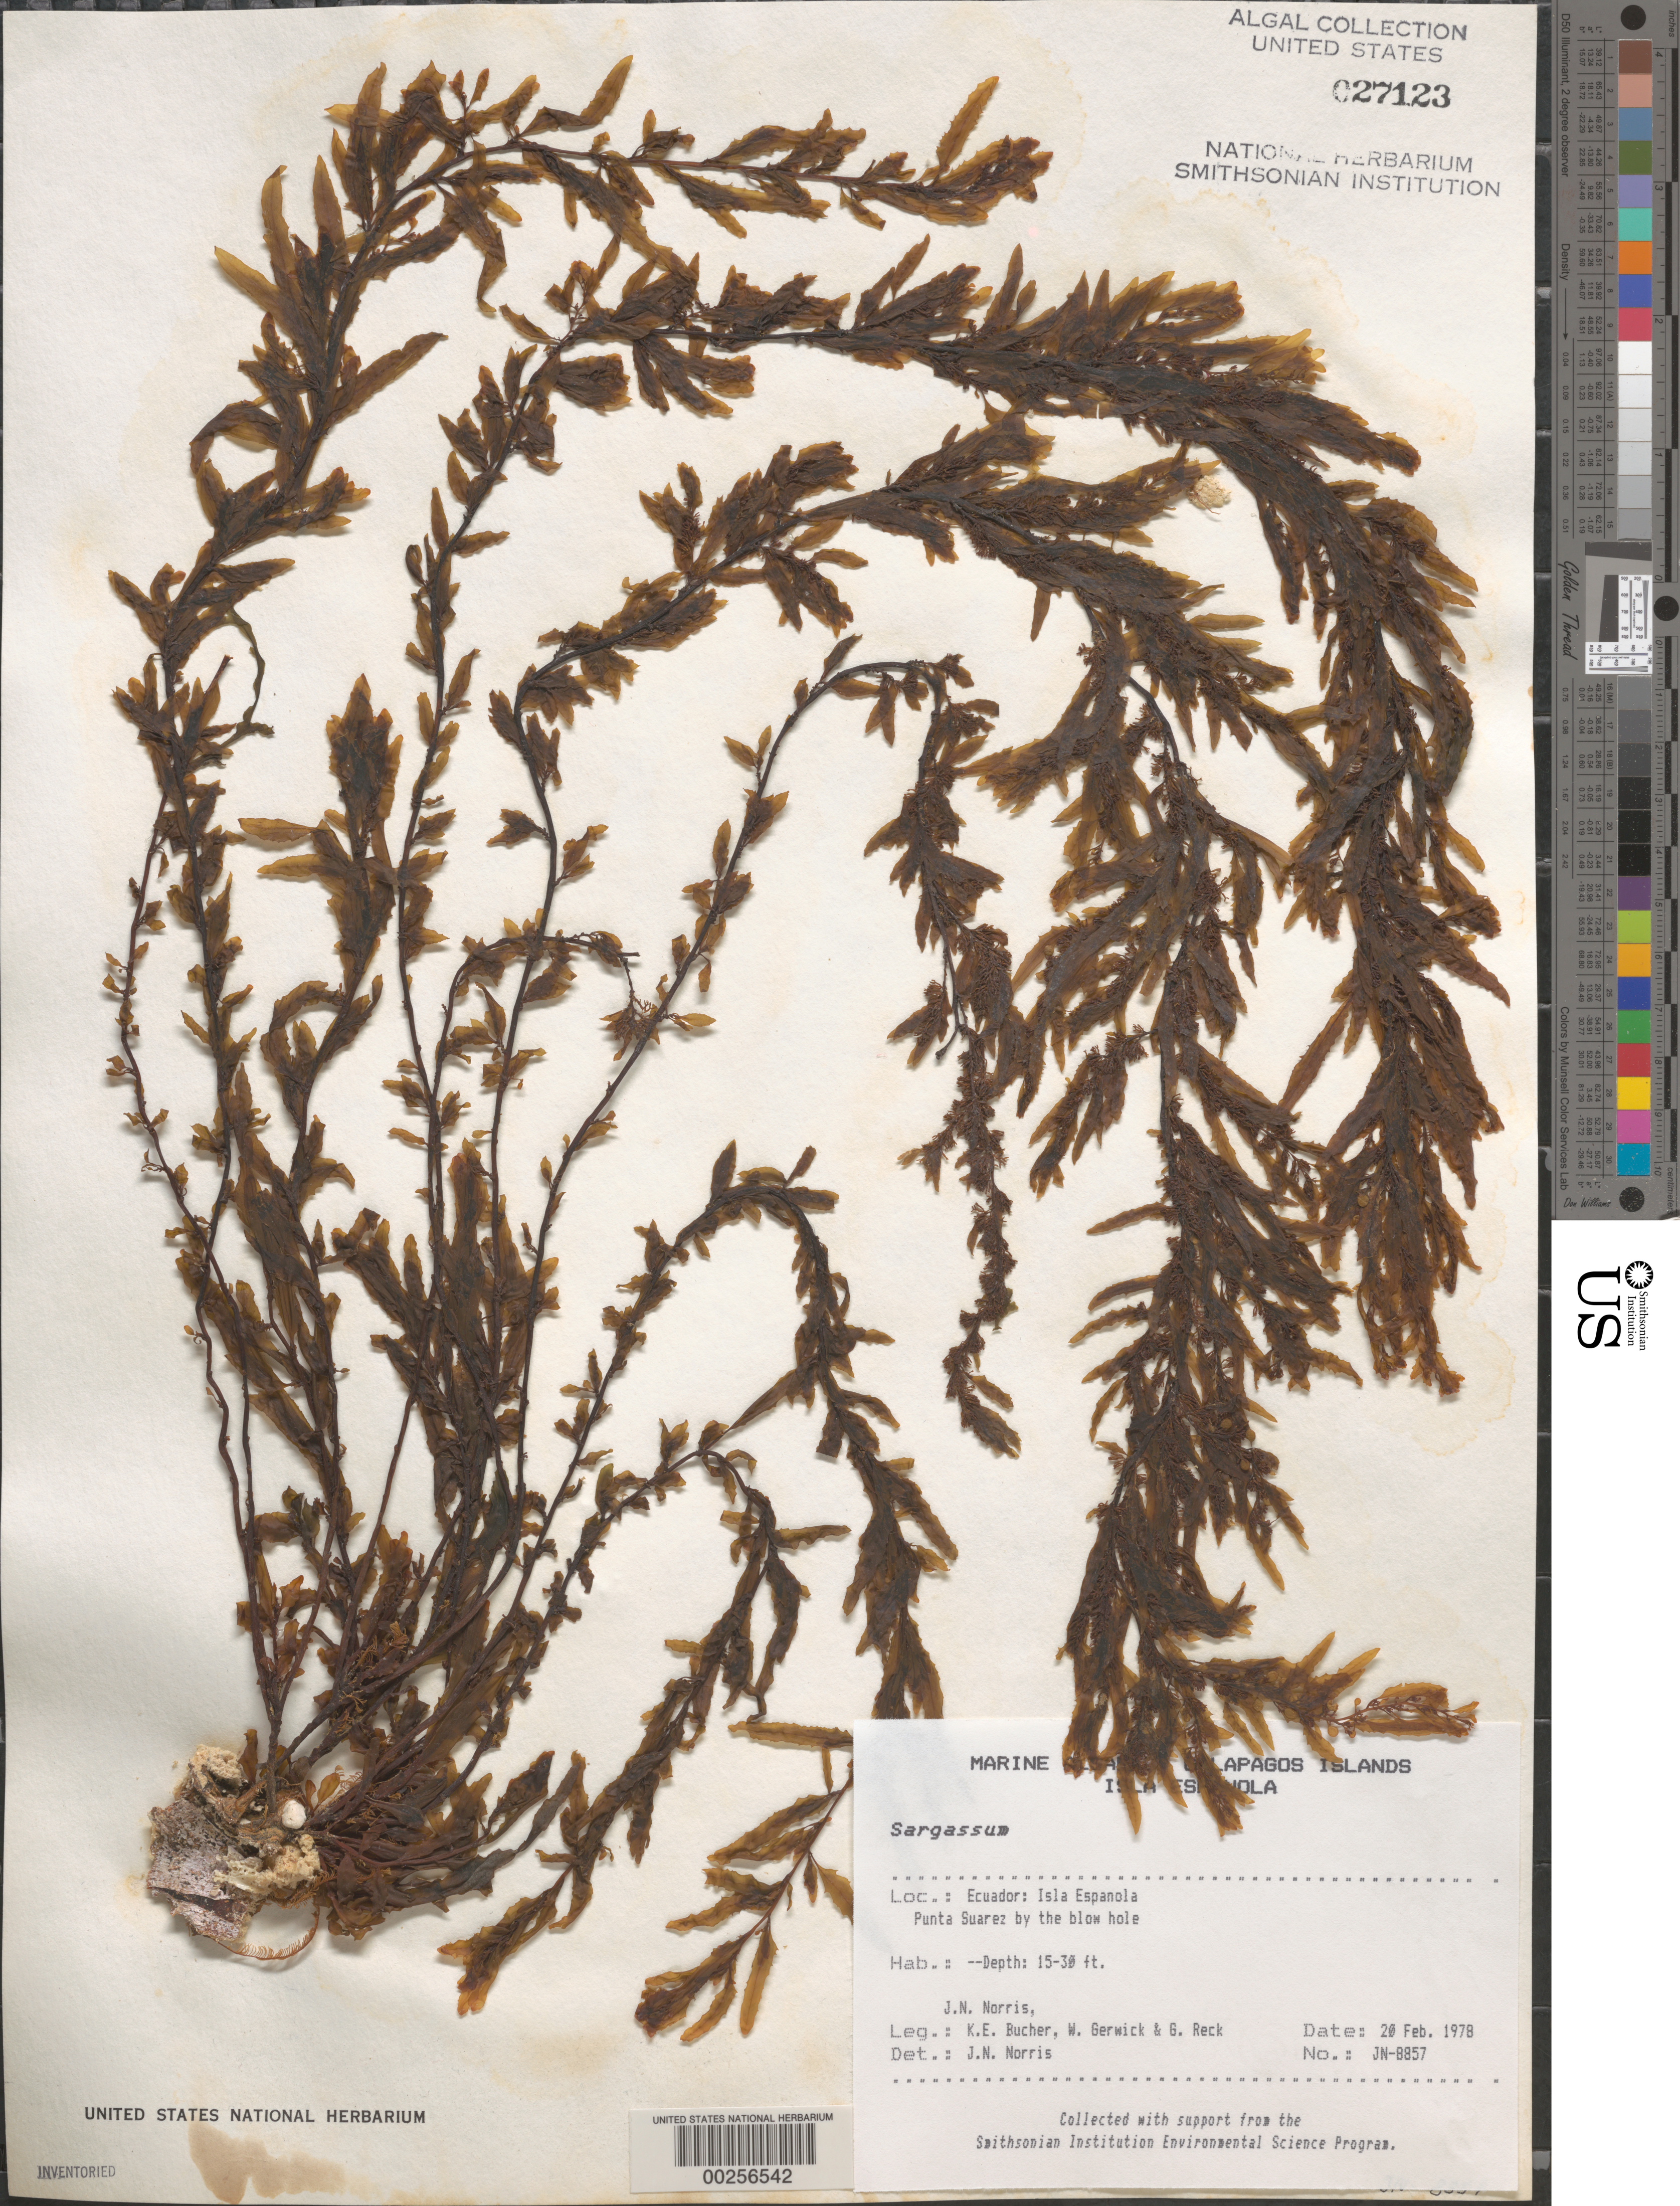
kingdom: Chromista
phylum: Ochrophyta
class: Phaeophyceae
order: Fucales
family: Sargassaceae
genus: Sargassum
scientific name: Sargassum sp.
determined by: Norris, James N.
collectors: J. N. Norris, K. E. Bucher, W. Gerwick & G. Reck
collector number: JN-8857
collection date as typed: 20 Feb 1978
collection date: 1978-02-20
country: Ecuador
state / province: Colón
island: Española [Hood]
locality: Punta Suarez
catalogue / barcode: US 27123